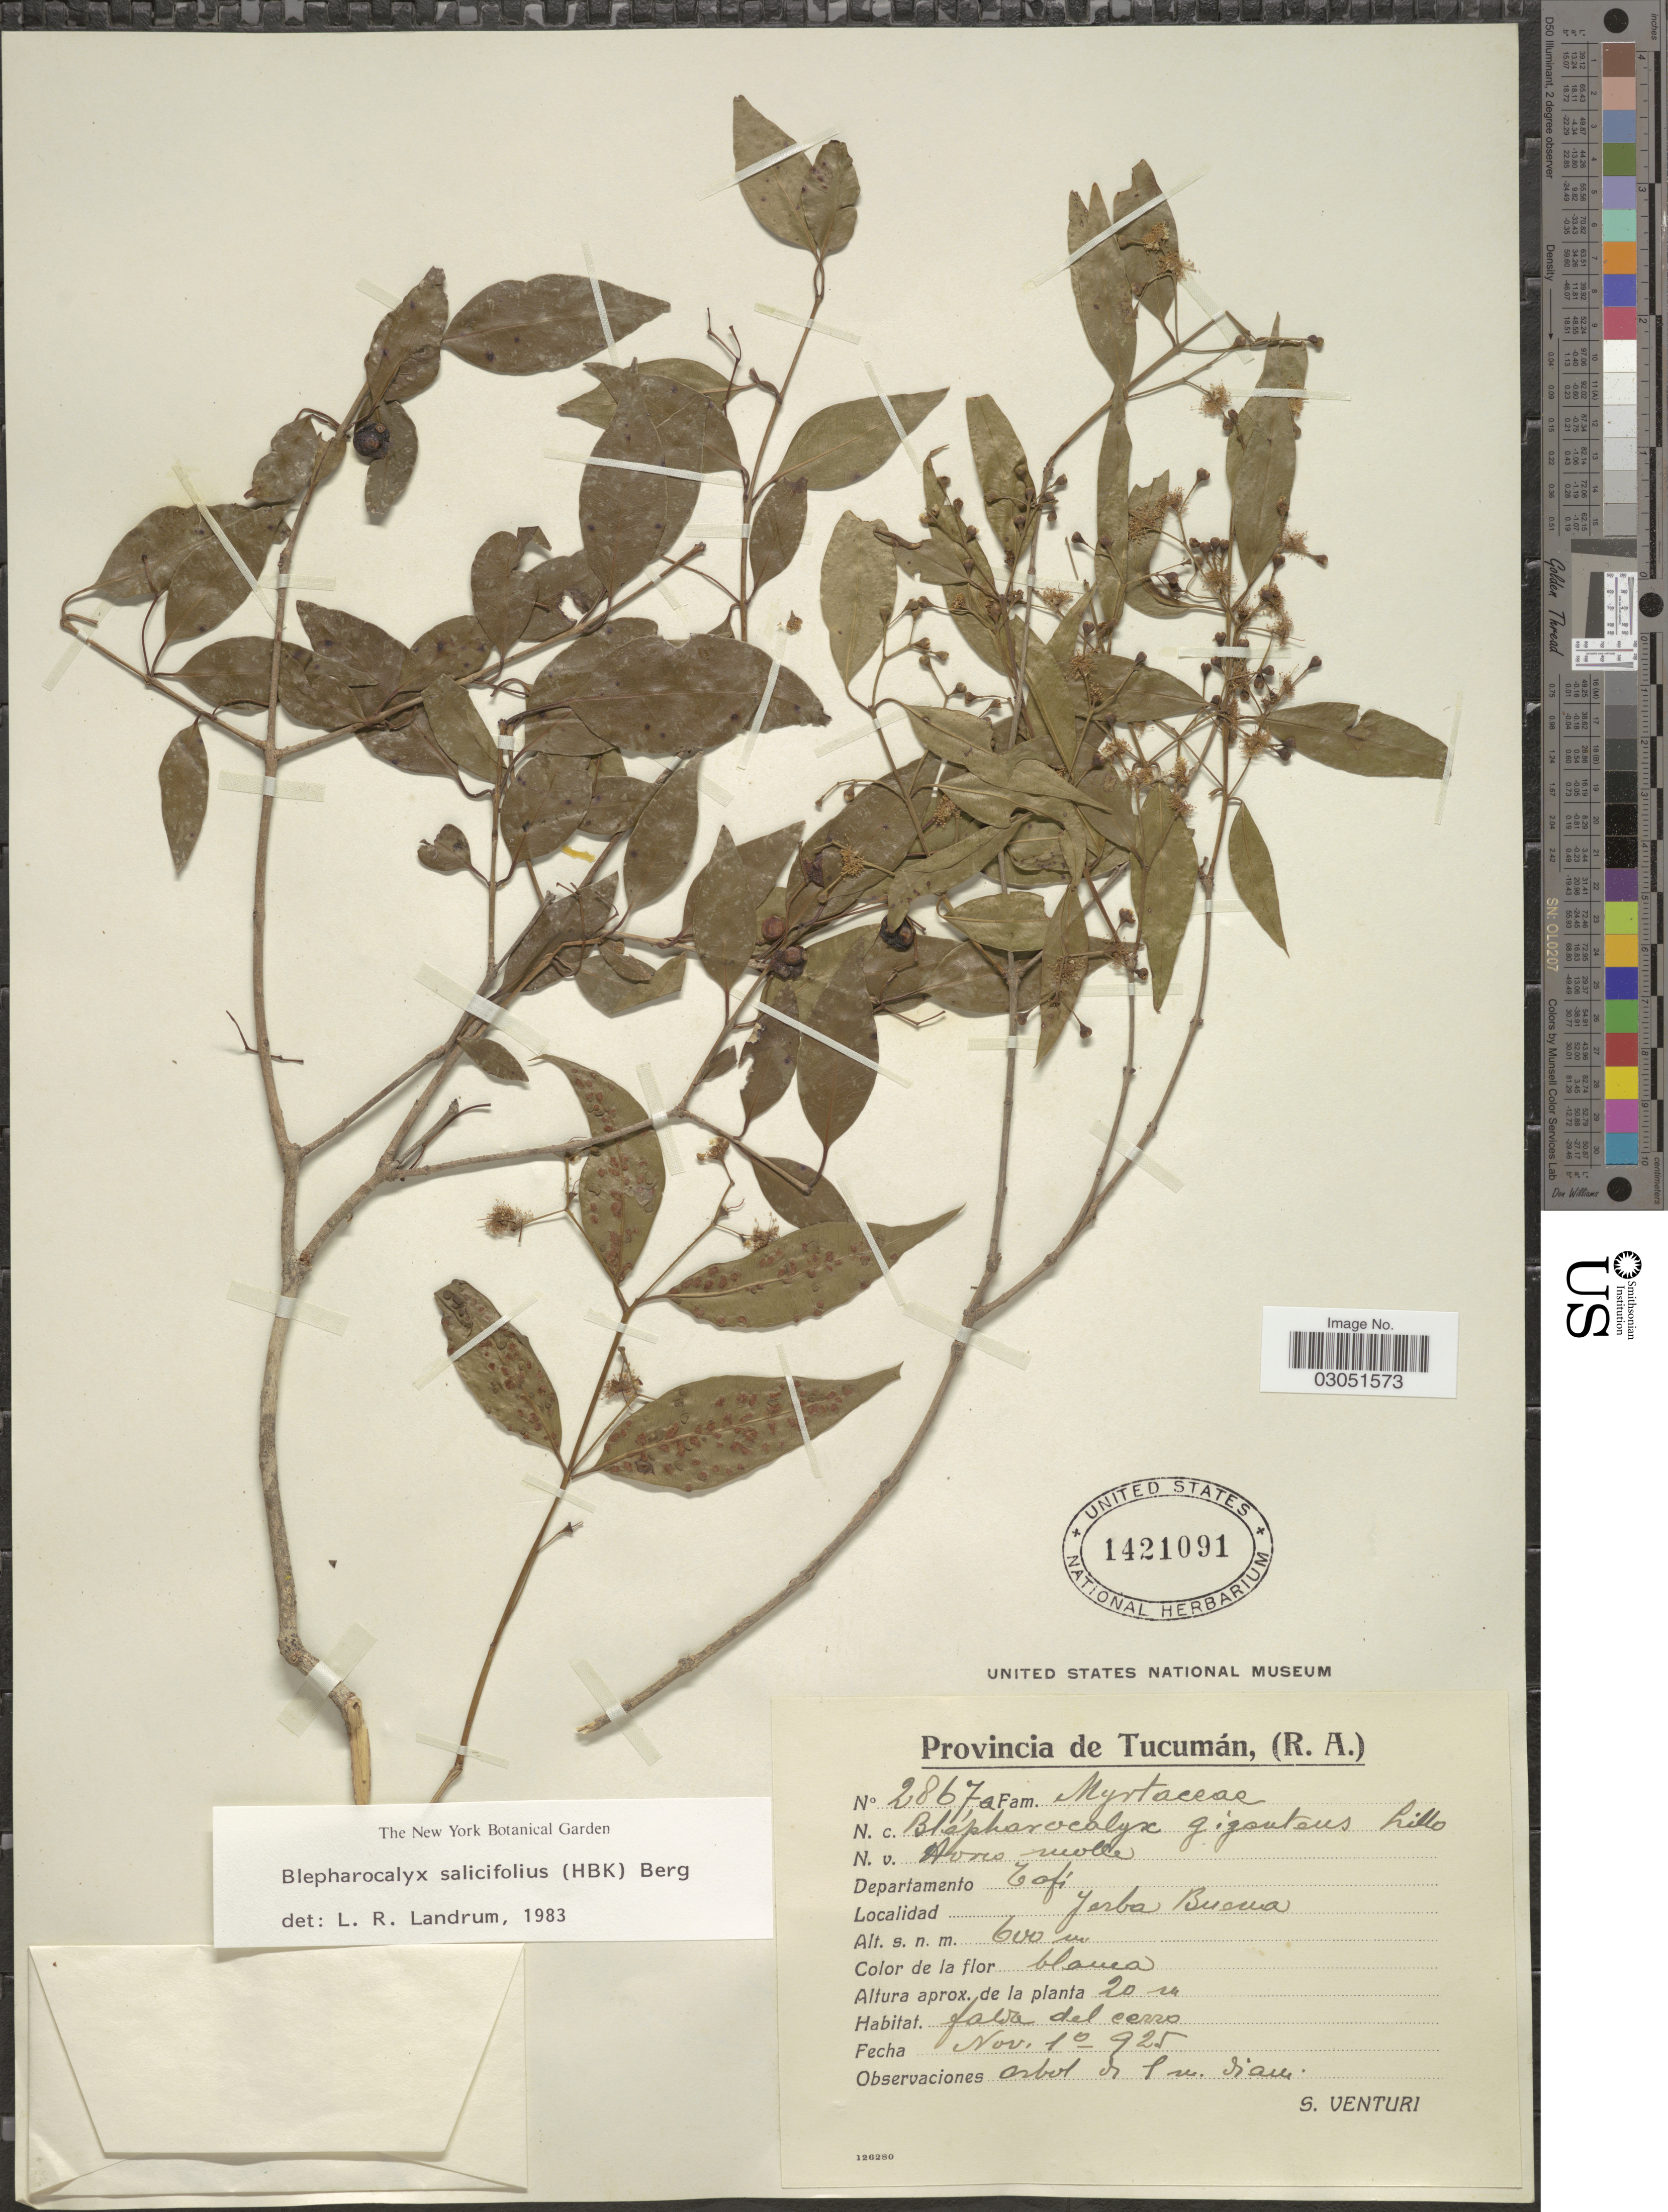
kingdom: Plantae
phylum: Tracheophyta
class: Magnoliopsida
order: Myrtales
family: Myrtaceae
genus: Blepharocalyx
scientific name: Blepharocalyx salicifolius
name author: (Kunth) O. Berg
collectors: S. Venturi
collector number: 2867a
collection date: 1925-11-01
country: Argentina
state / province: Tucuman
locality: Departamento Tafi, Jerba Buena.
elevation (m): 600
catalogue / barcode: US 1421091